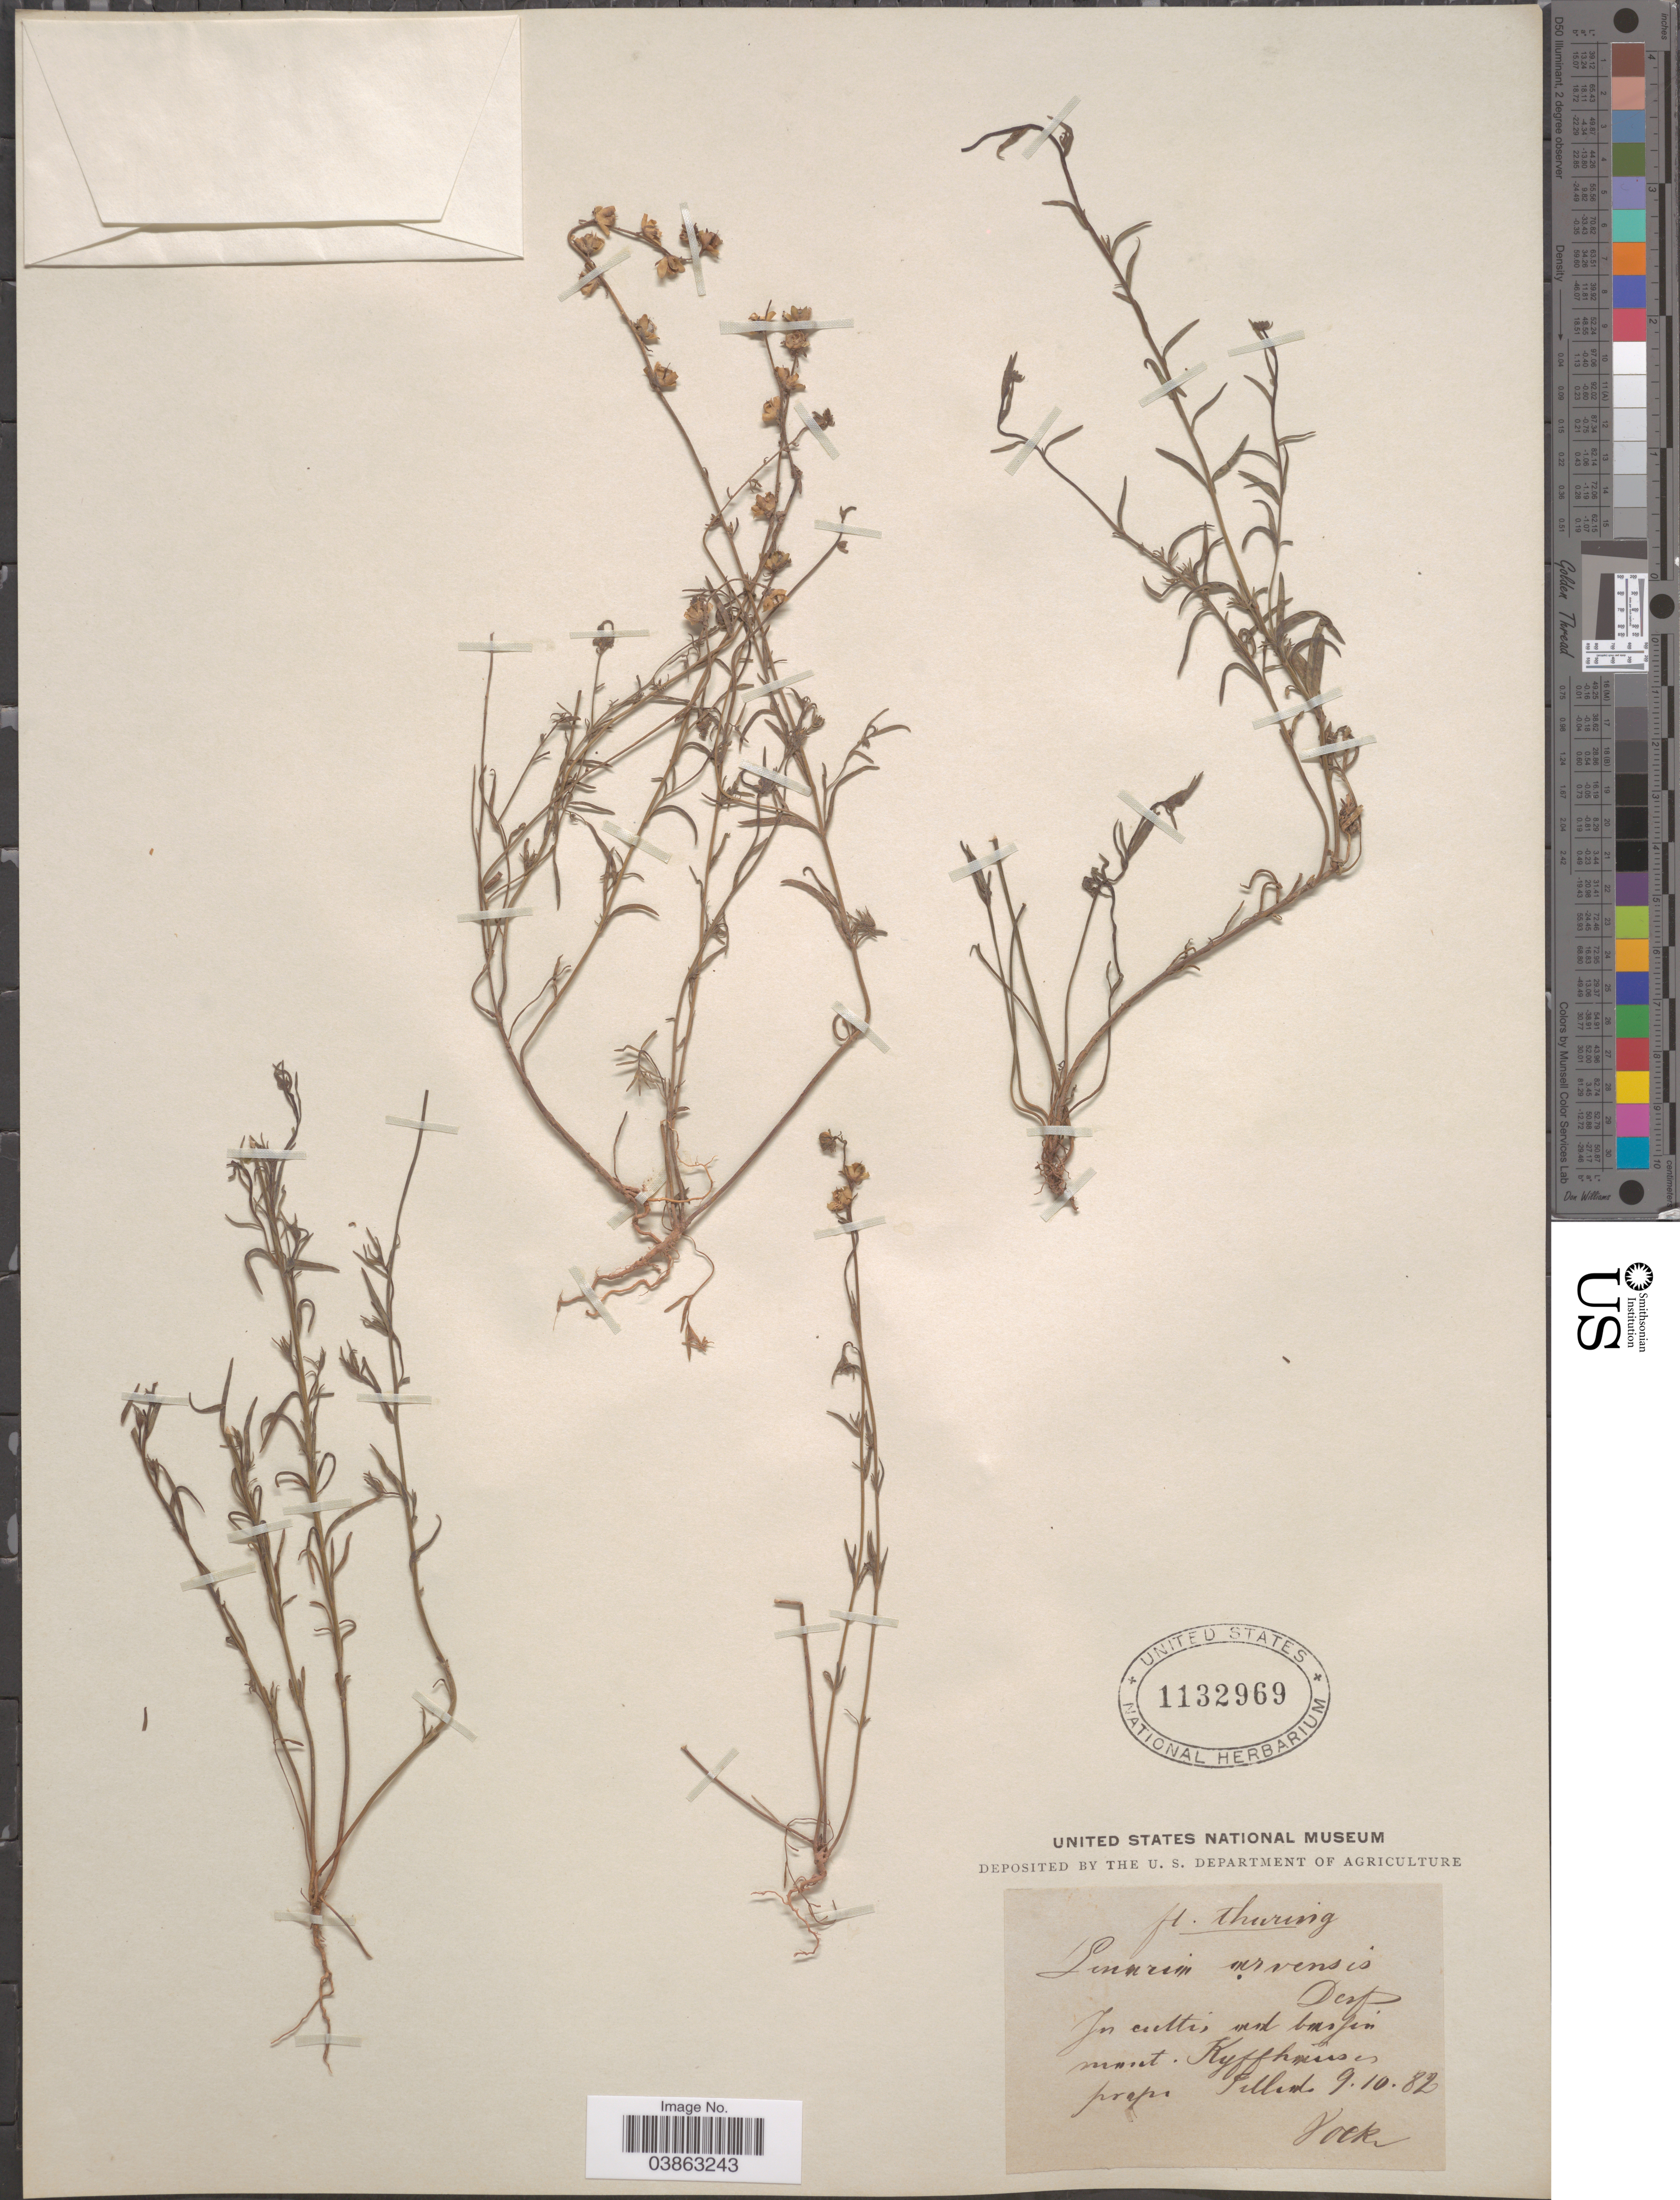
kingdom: Plantae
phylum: Tracheophyta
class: Magnoliopsida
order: Lamiales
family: Plantaginaceae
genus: Linaria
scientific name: Linaria arvensis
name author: (L.) Desf.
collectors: Vock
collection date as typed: Transcribed d/m/y: 9/10/82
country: Germany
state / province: Thuringia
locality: In cultis and [interpreted] bassin mont. Kyffhauses prope Fillant. [interpreted]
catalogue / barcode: US 1132969